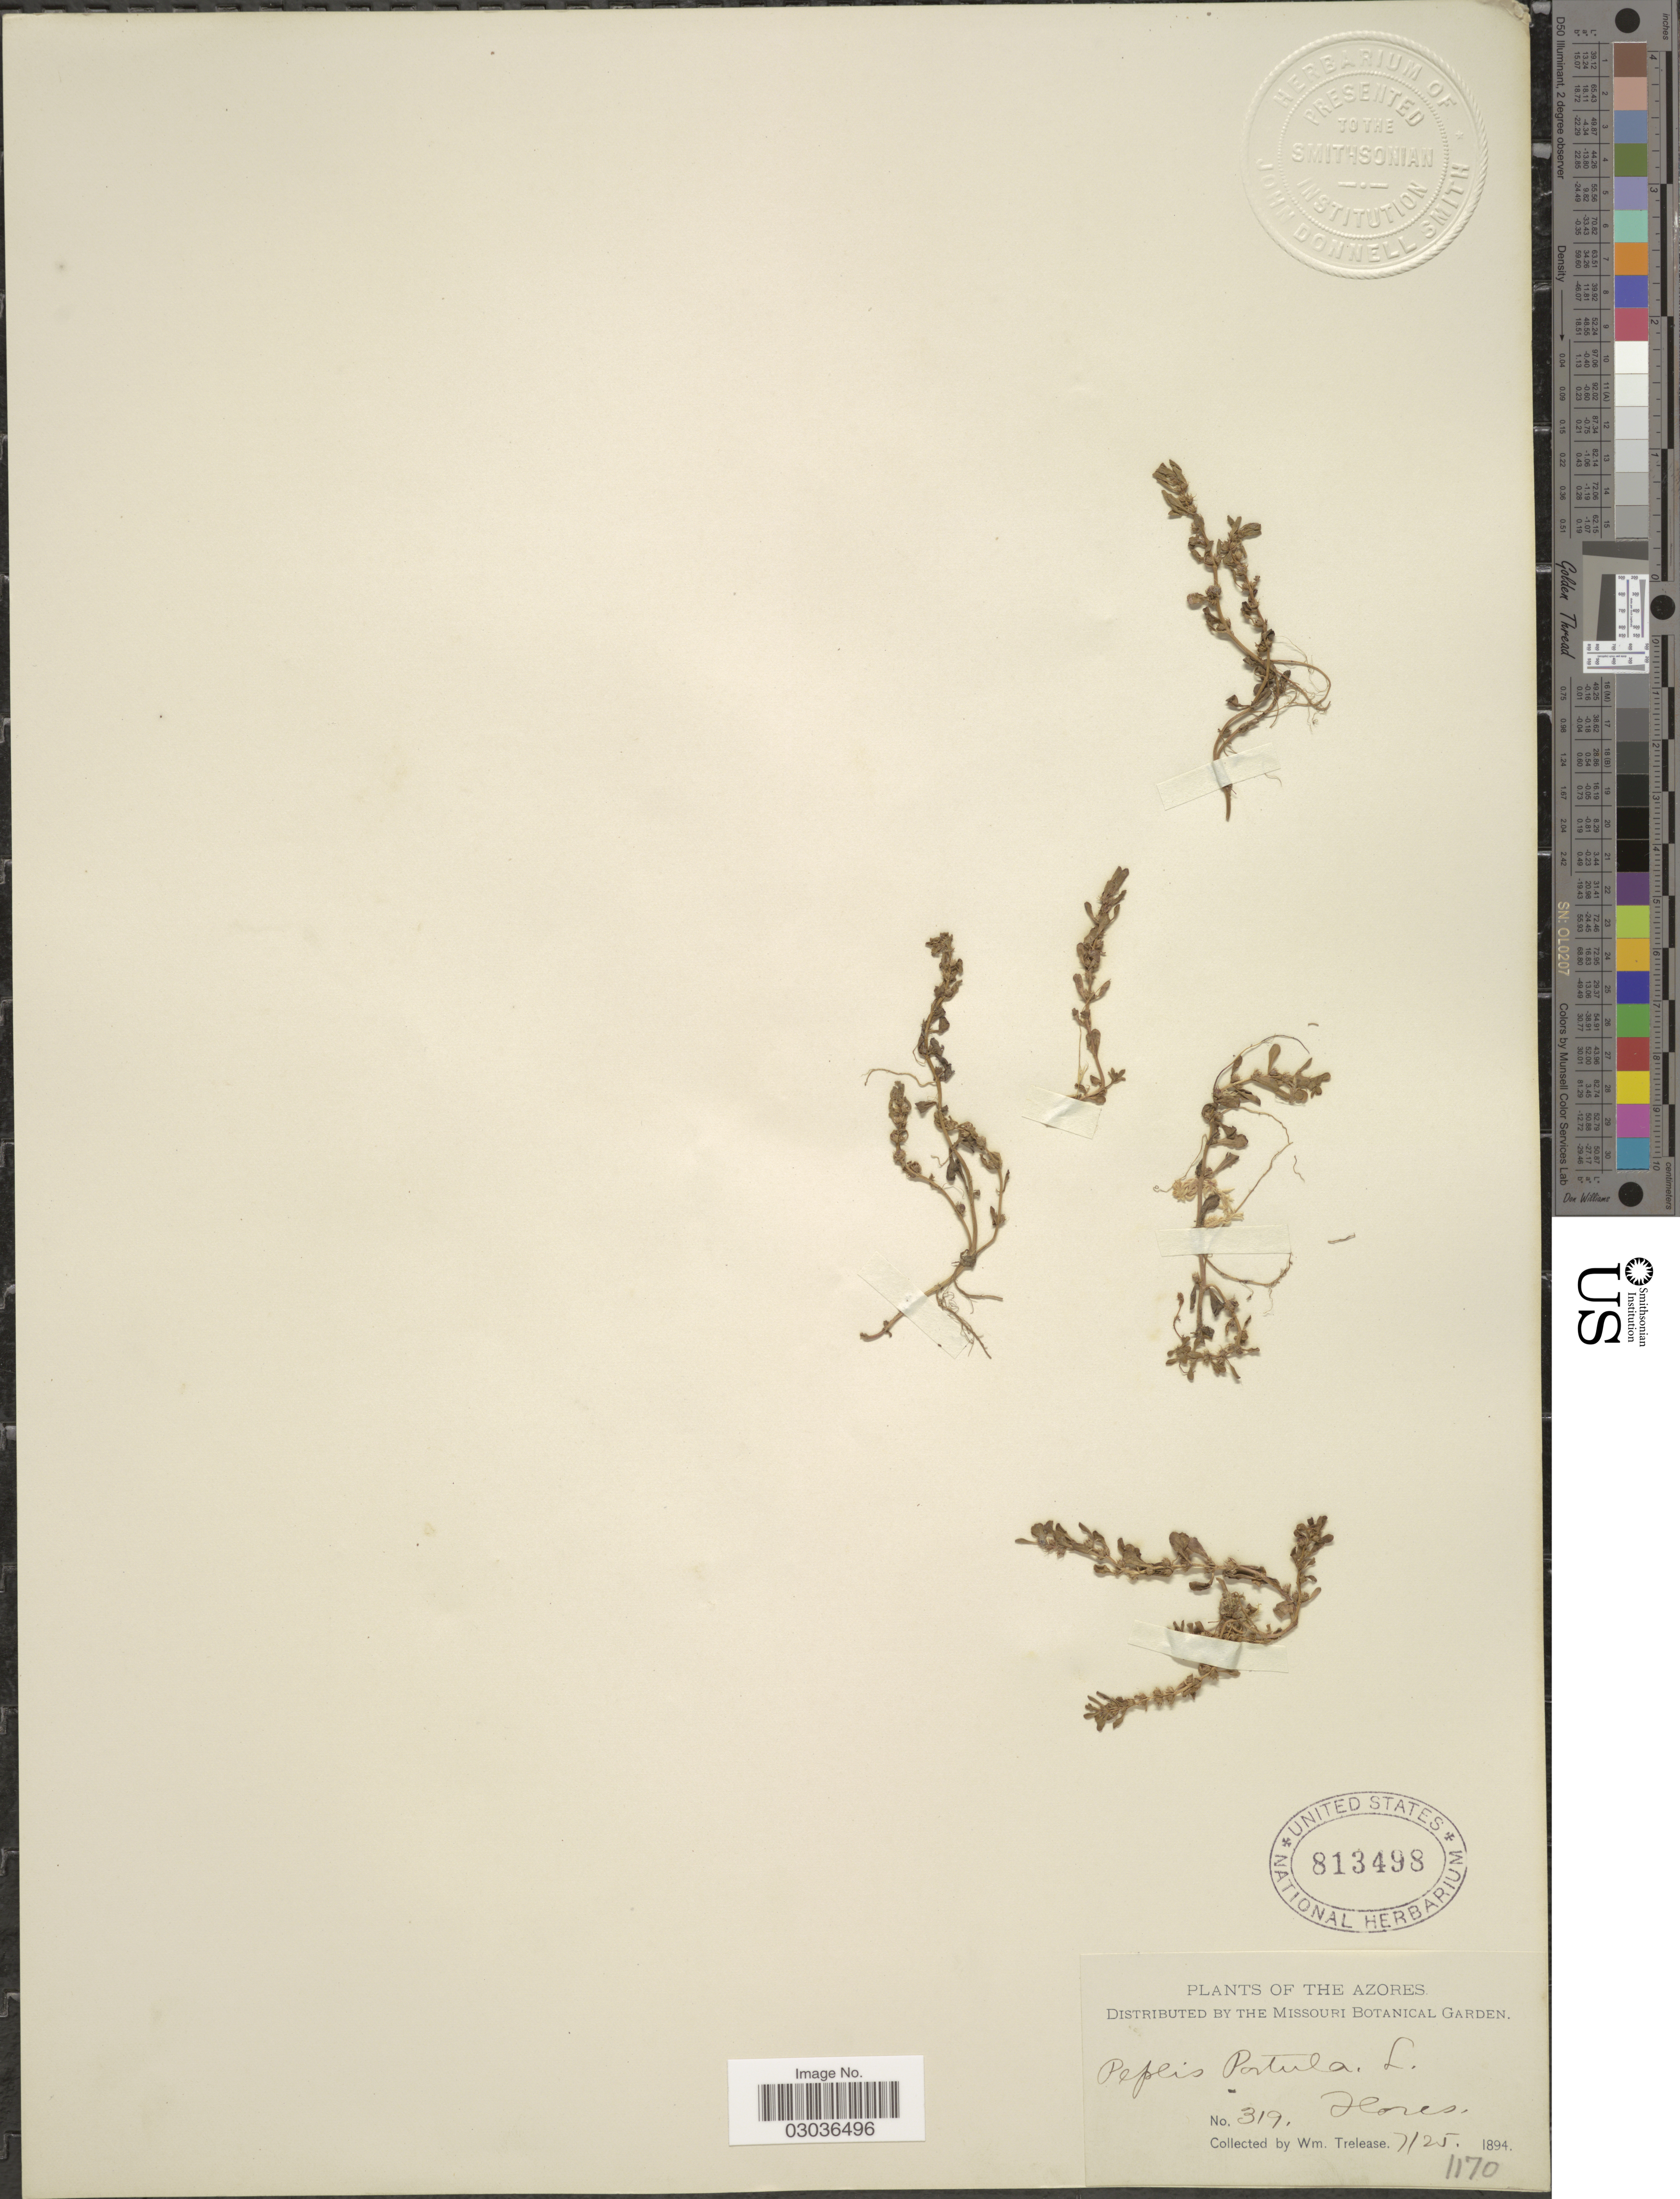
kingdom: Plantae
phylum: Tracheophyta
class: Magnoliopsida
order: Myrtales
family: Lythraceae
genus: Lythrum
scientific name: Lythrum portula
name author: (L.) D.A. Webb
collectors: W. Trelease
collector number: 319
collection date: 1894-07-25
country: Portugal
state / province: Azores (Aut. Reg.)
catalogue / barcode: US 813498